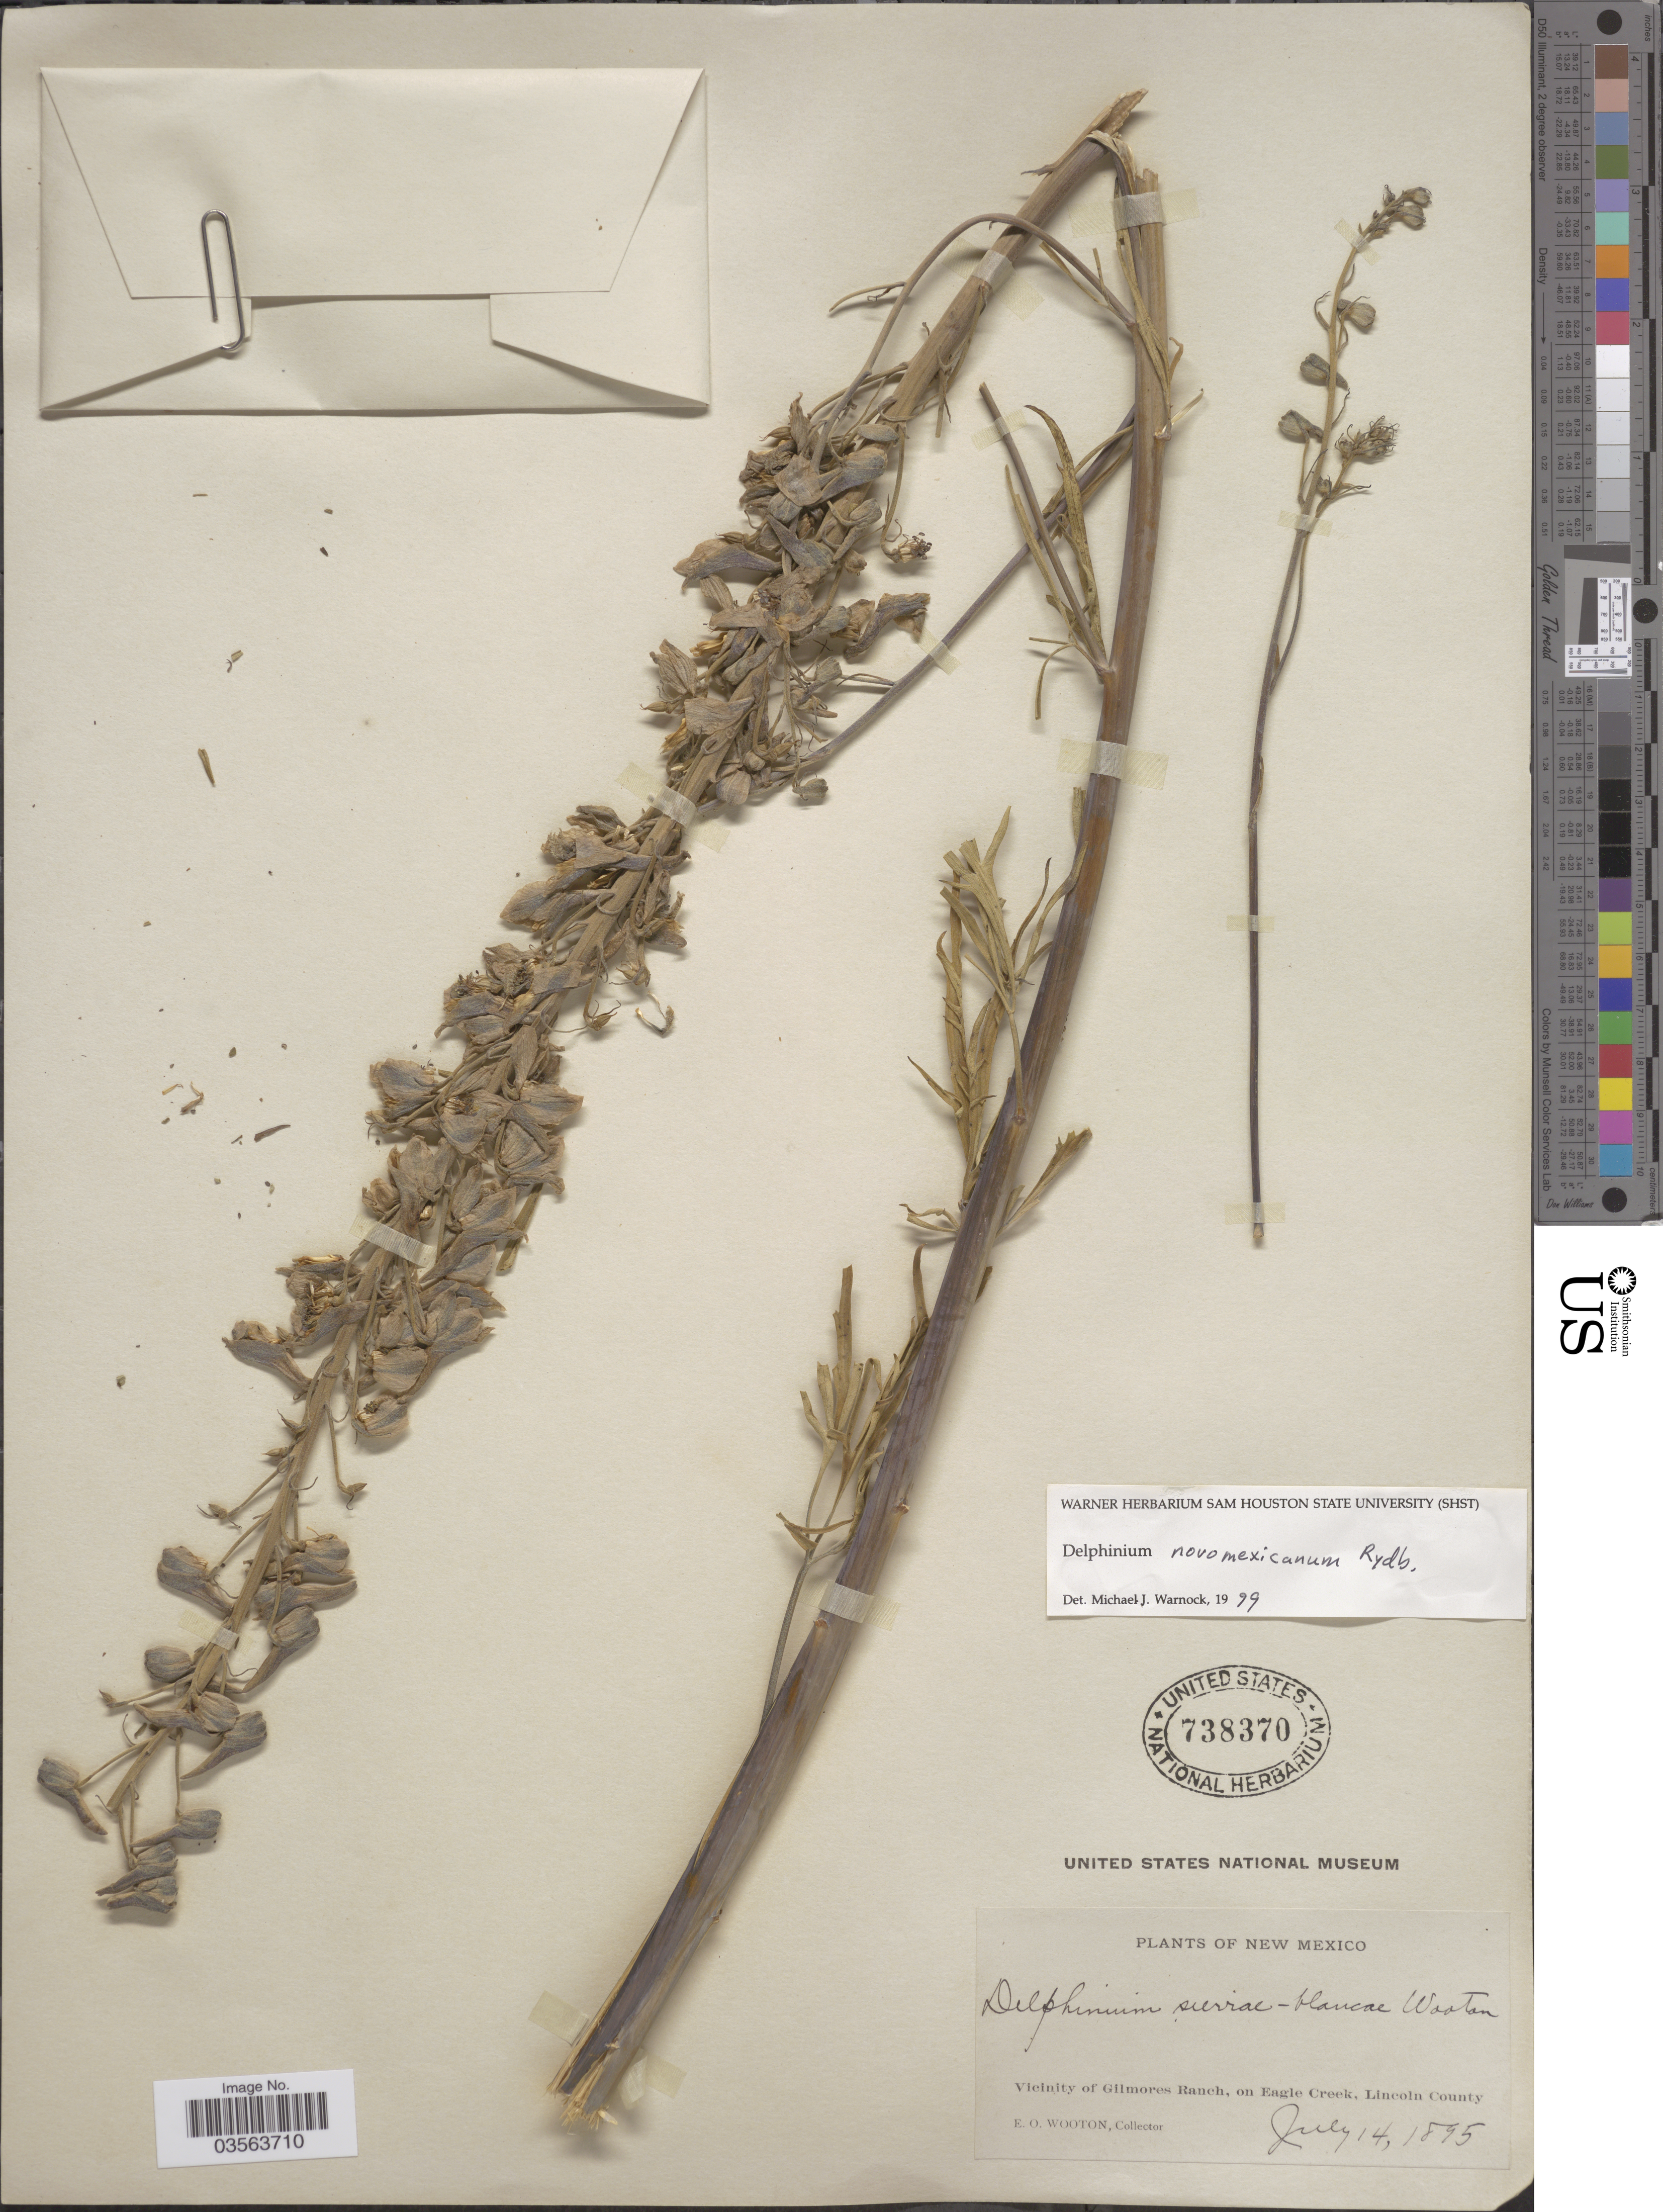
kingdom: Plantae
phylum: Tracheophyta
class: Magnoliopsida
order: Ranunculales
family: Ranunculaceae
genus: Delphinium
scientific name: Delphinium novomexicanum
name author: Wooton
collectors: E. O. Wooton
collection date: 1895-07-14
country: United States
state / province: New Mexico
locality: Vicinity of Gilmores Ranch, on Eagle Creek, Lincoln County.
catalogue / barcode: US 738370